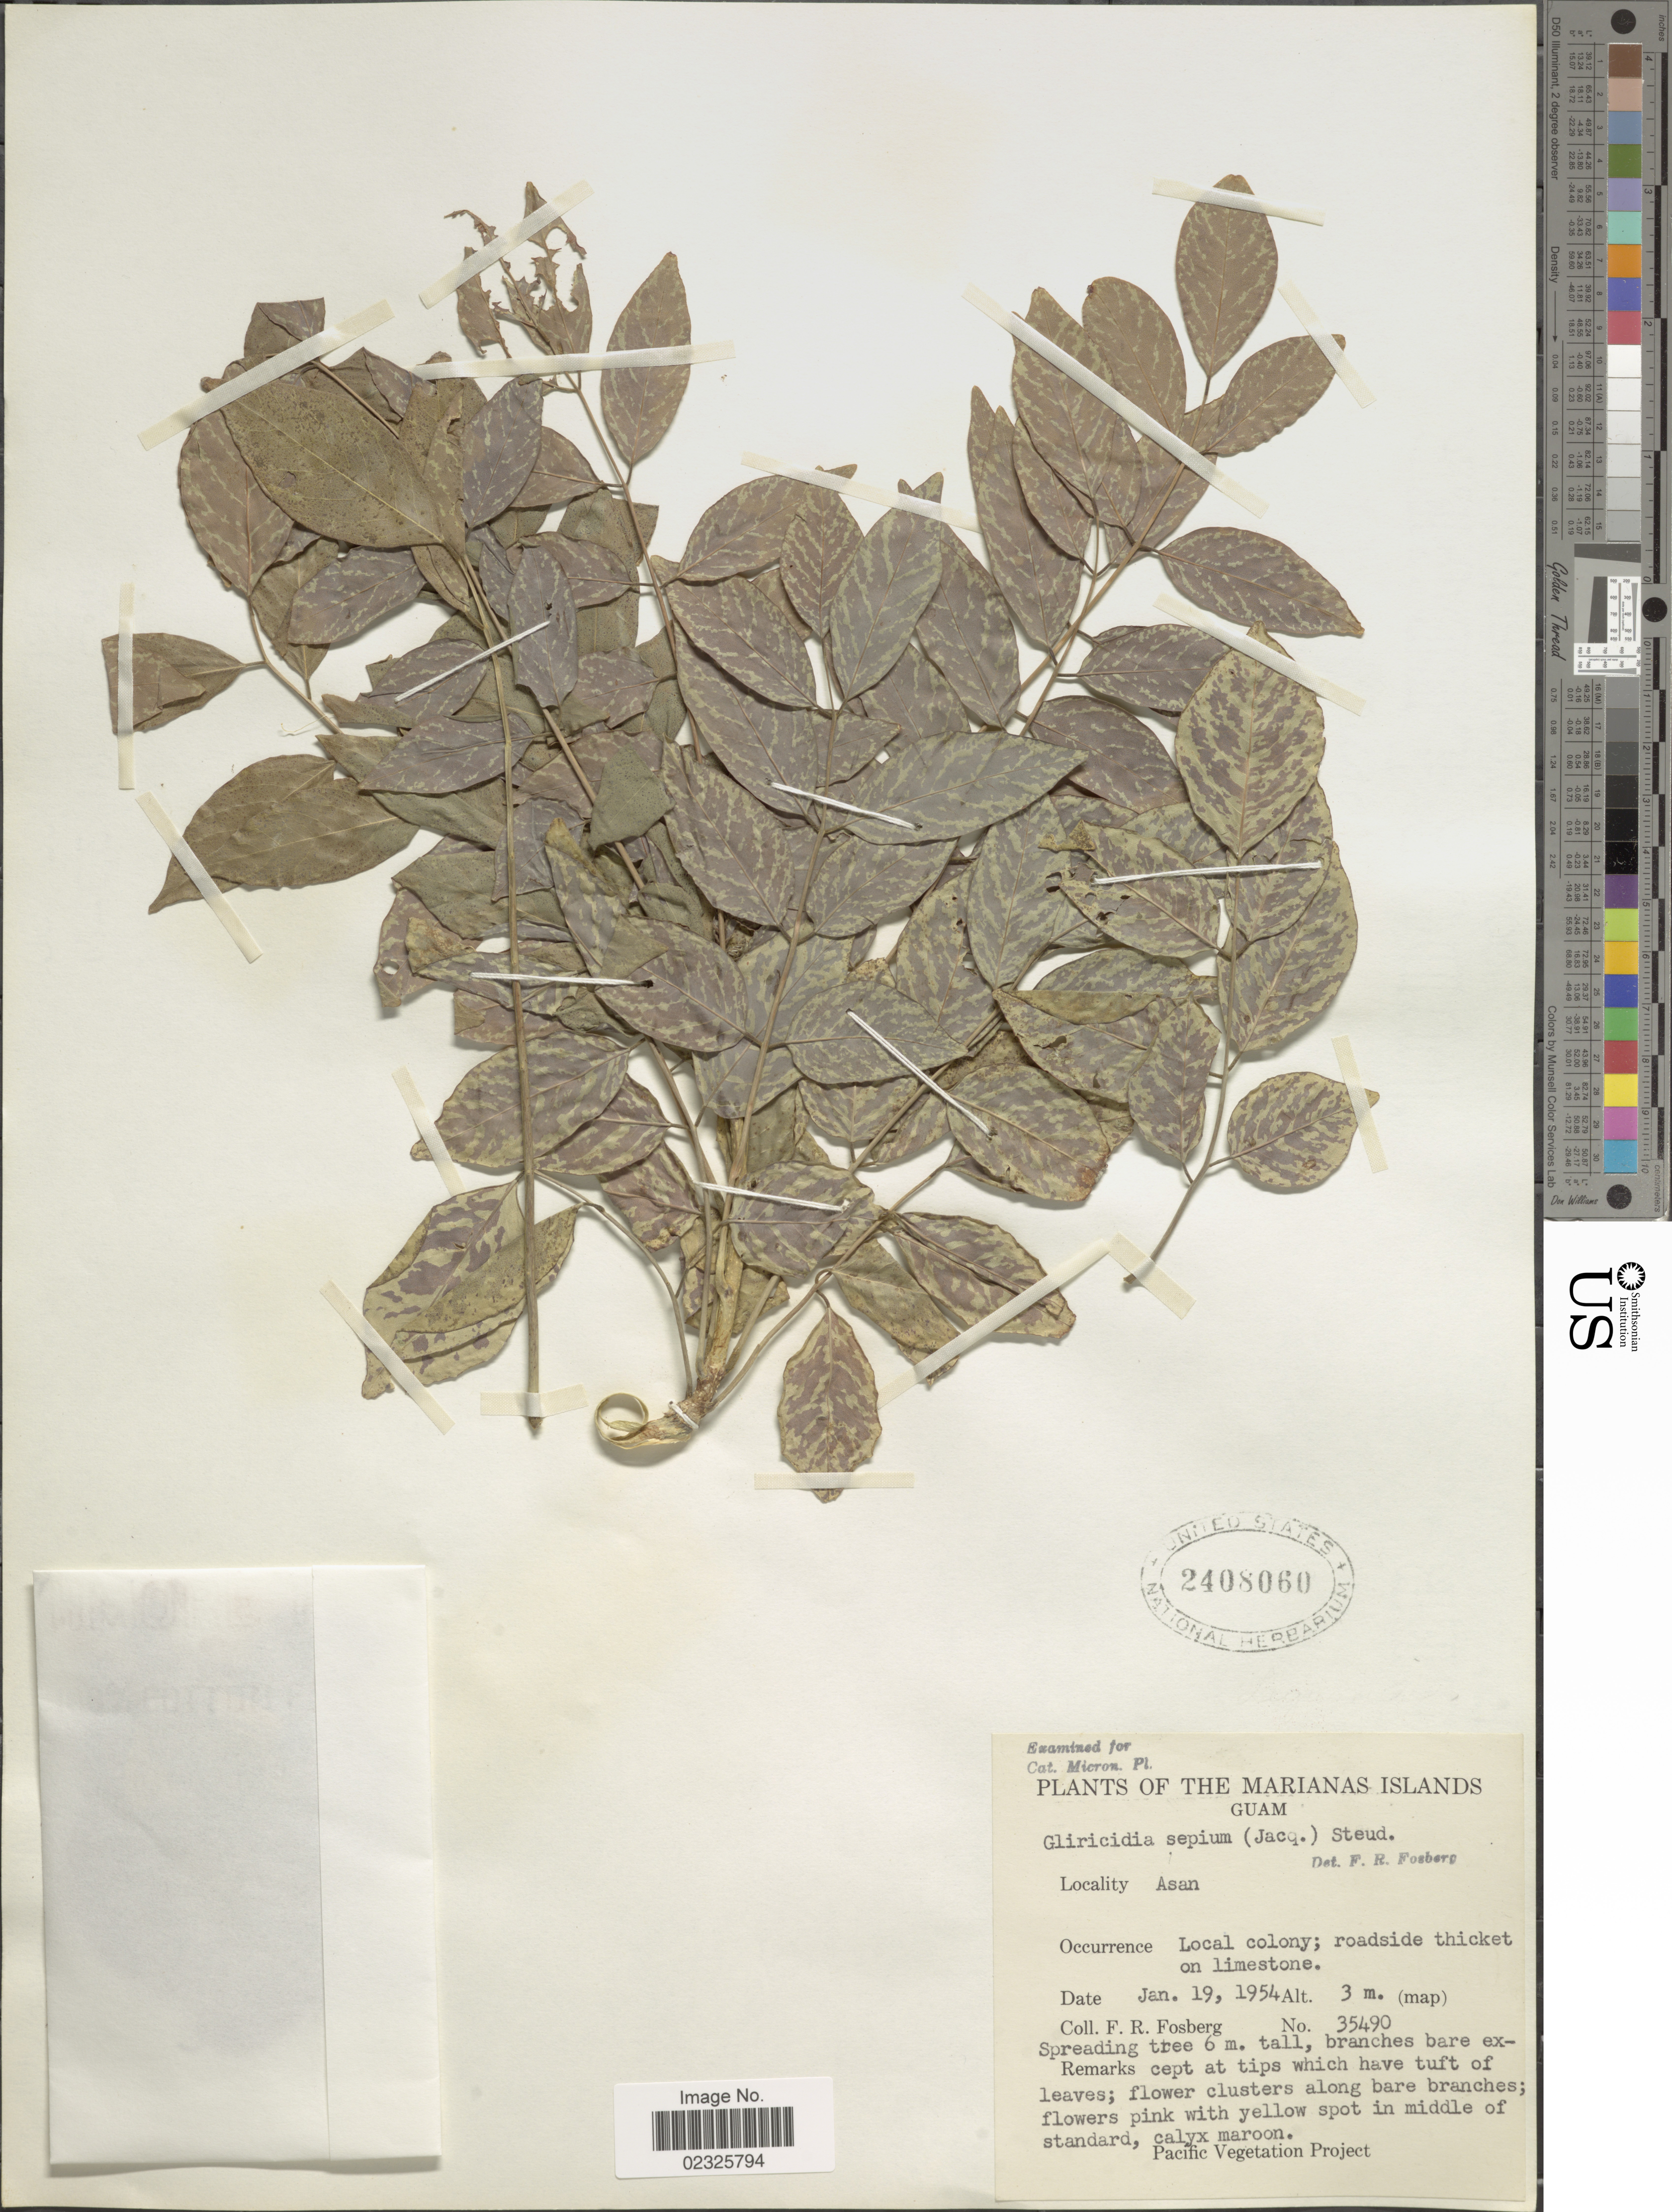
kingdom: Plantae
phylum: Tracheophyta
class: Magnoliopsida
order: Fabales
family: Fabaceae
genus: Gliricidia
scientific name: Gliricidia sepium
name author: (Jacq.) Kunth ex Walp.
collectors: F. R. Fosberg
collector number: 35490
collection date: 1954-01-19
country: Guam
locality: Marianas Islands. Asan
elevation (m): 3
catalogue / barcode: US 2408060